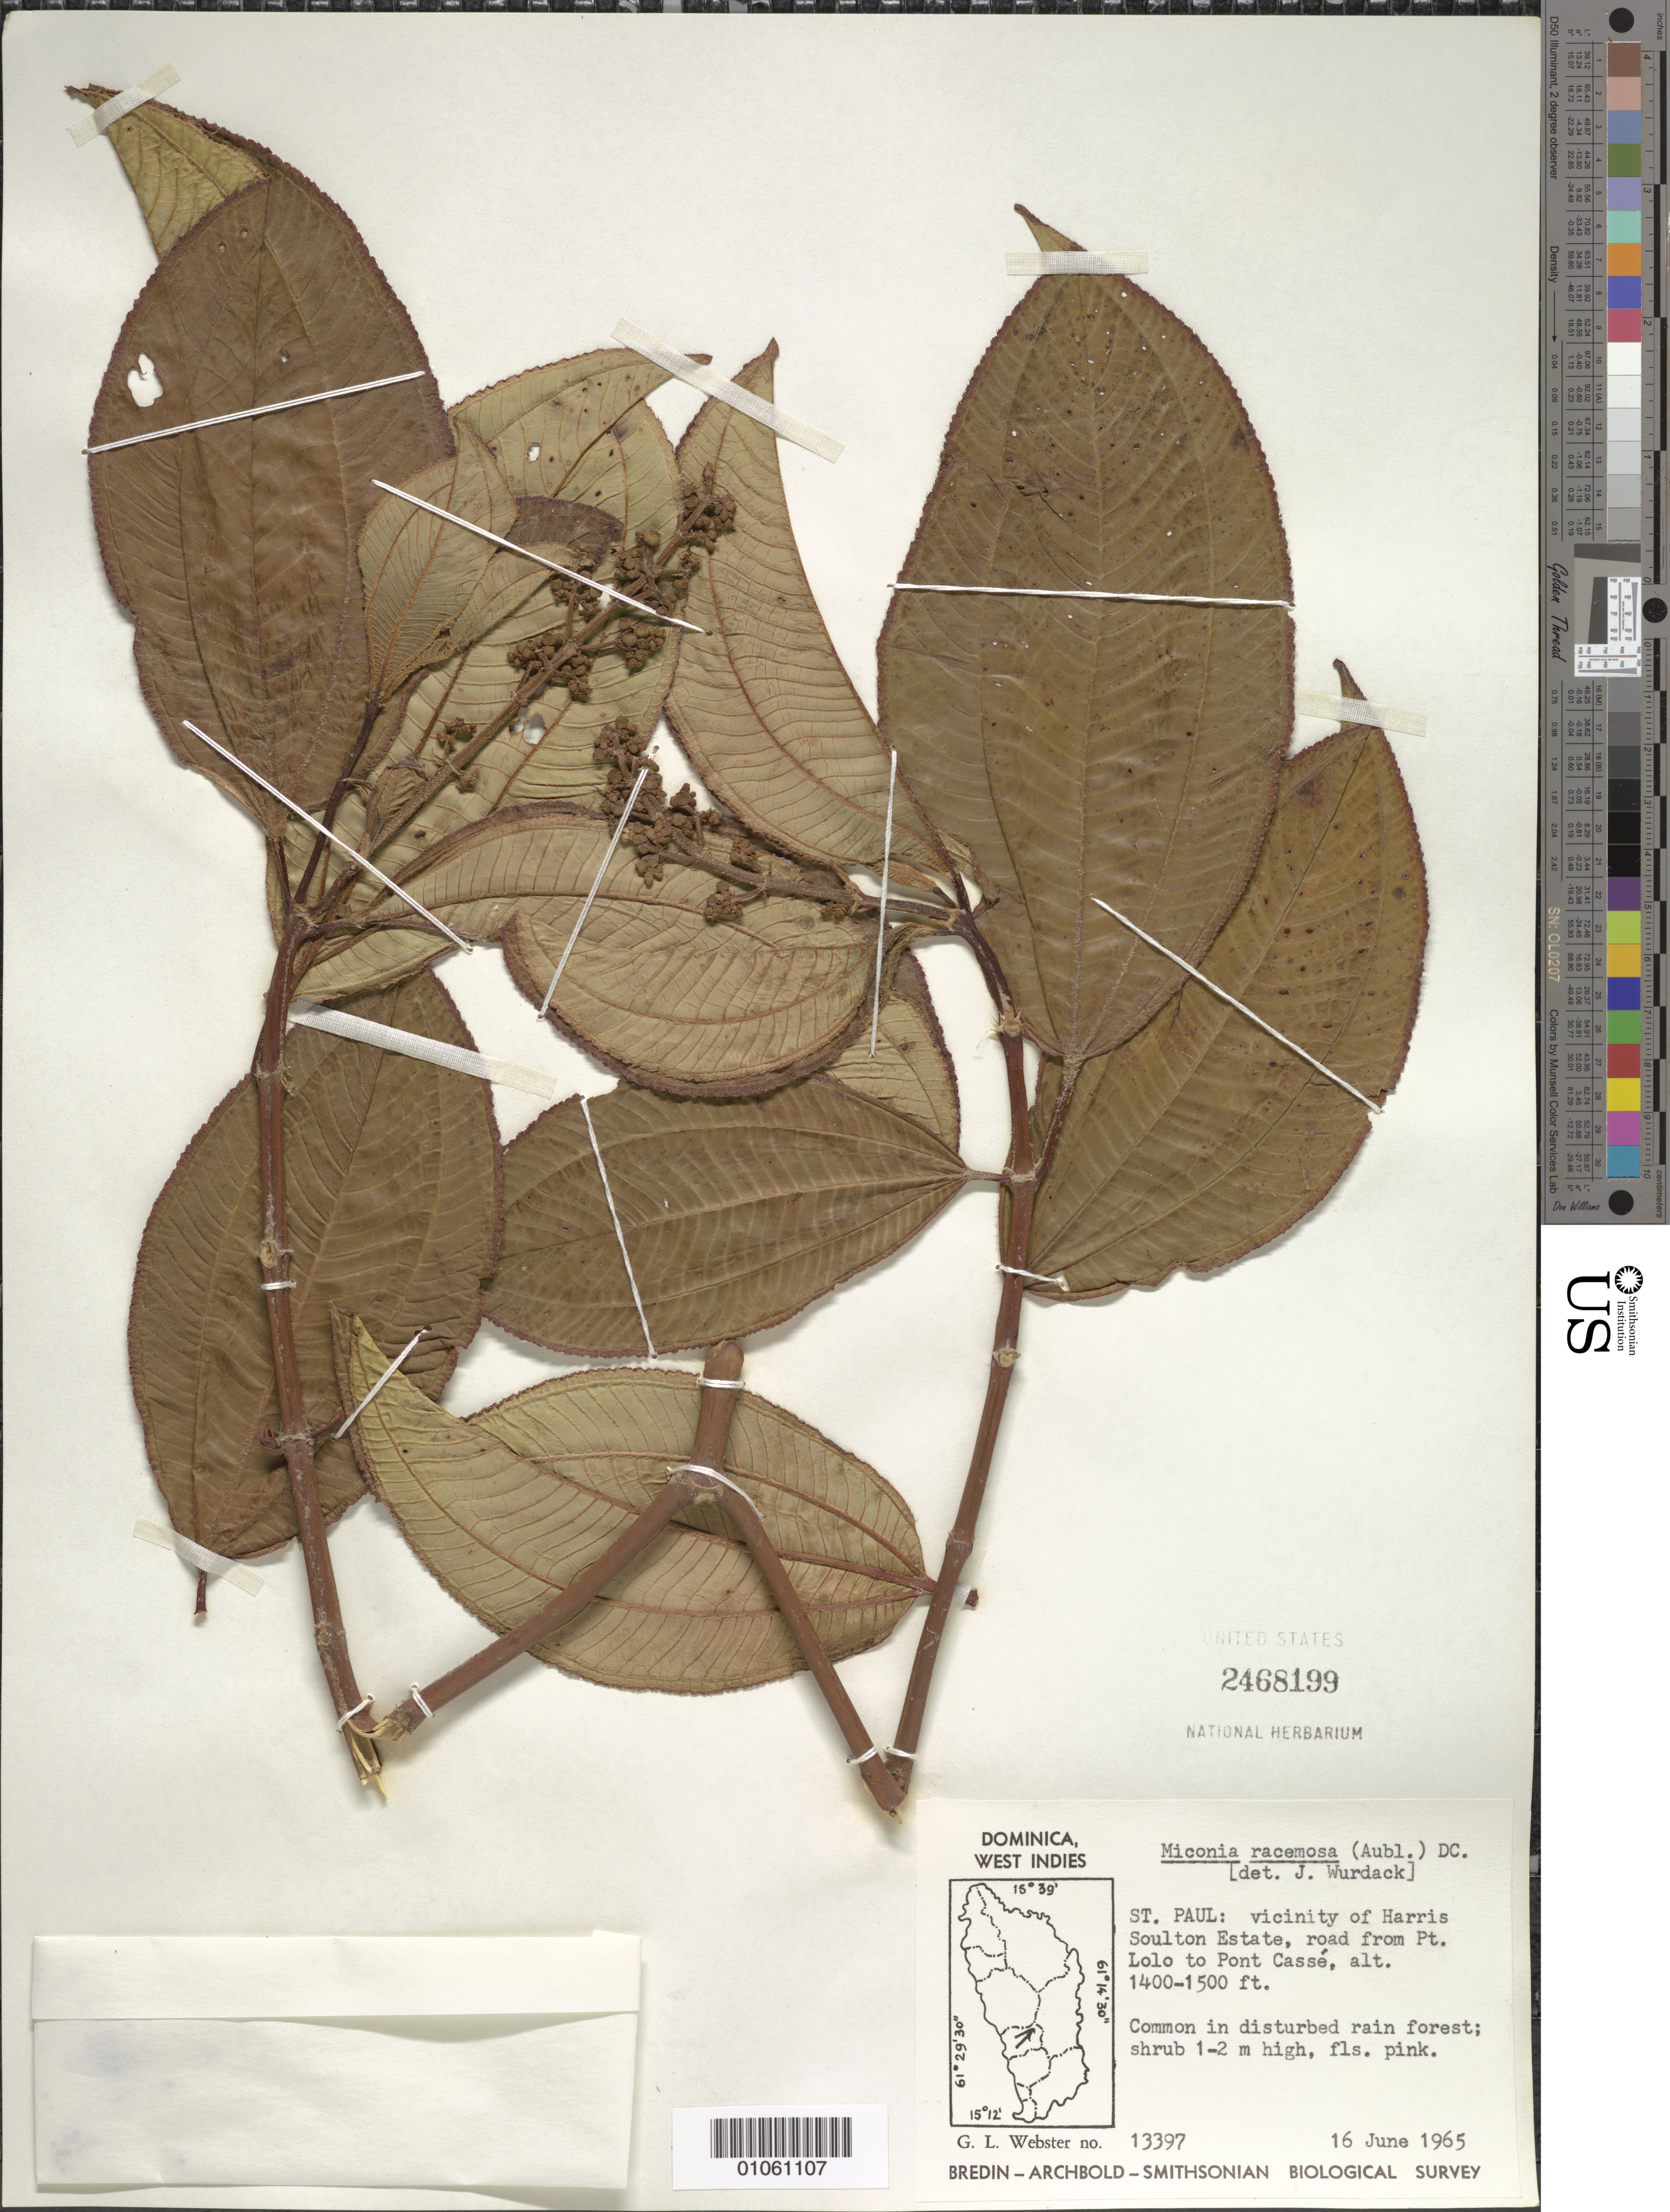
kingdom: Plantae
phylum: Tracheophyta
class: Magnoliopsida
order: Myrtales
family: Melastomataceae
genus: Miconia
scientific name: Miconia racemosa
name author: (Aubl.) DC.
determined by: Wurdack, John J., (US), US (UNITED STATES)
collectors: G. L. Webster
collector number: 13397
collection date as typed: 16 Jun 1965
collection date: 1965-06-16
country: Dominica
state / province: St. Paul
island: Dominica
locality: Harris Soulton Estate vicinity, road from Pt. Lolo to Pont Cassé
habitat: Common in disturbed rain forest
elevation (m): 427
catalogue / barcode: US 2468199